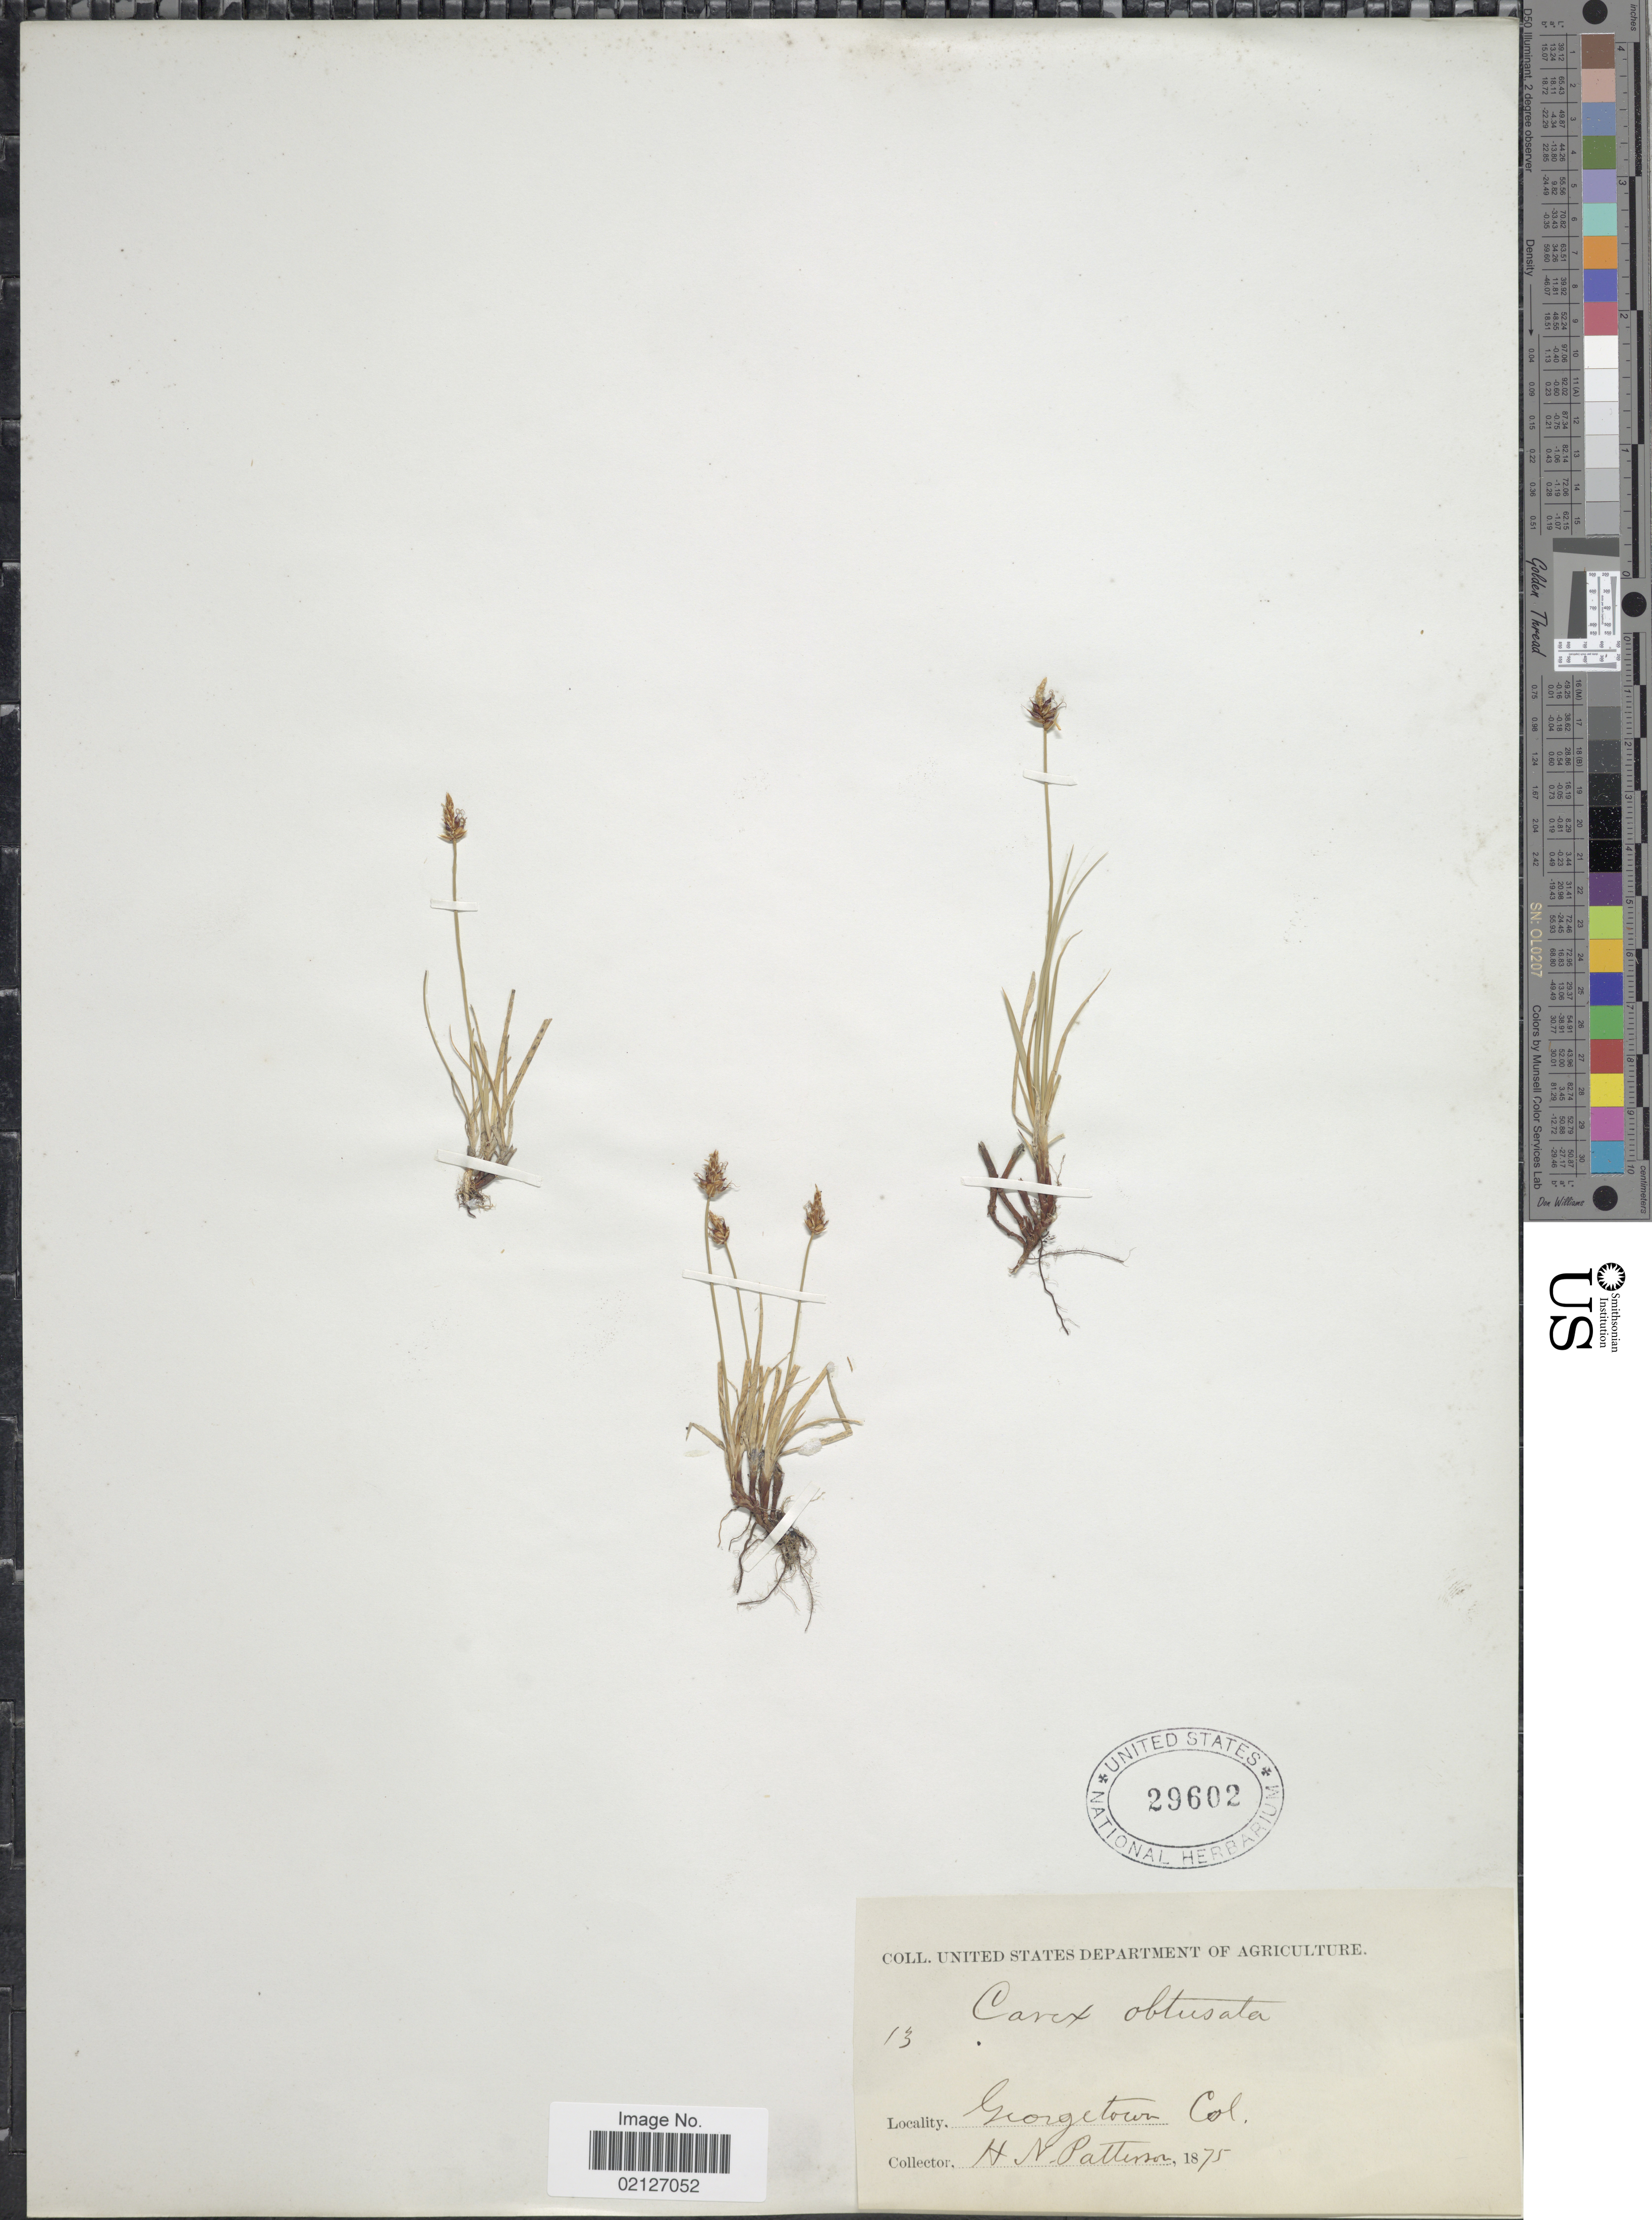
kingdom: Plantae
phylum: Tracheophyta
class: Liliopsida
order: Poales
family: Cyperaceae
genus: Carex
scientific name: Carex obtusata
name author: Lilj.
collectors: H. N. Patterson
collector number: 13?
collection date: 1875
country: United States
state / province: Colorado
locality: Georgetown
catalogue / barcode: US 29602